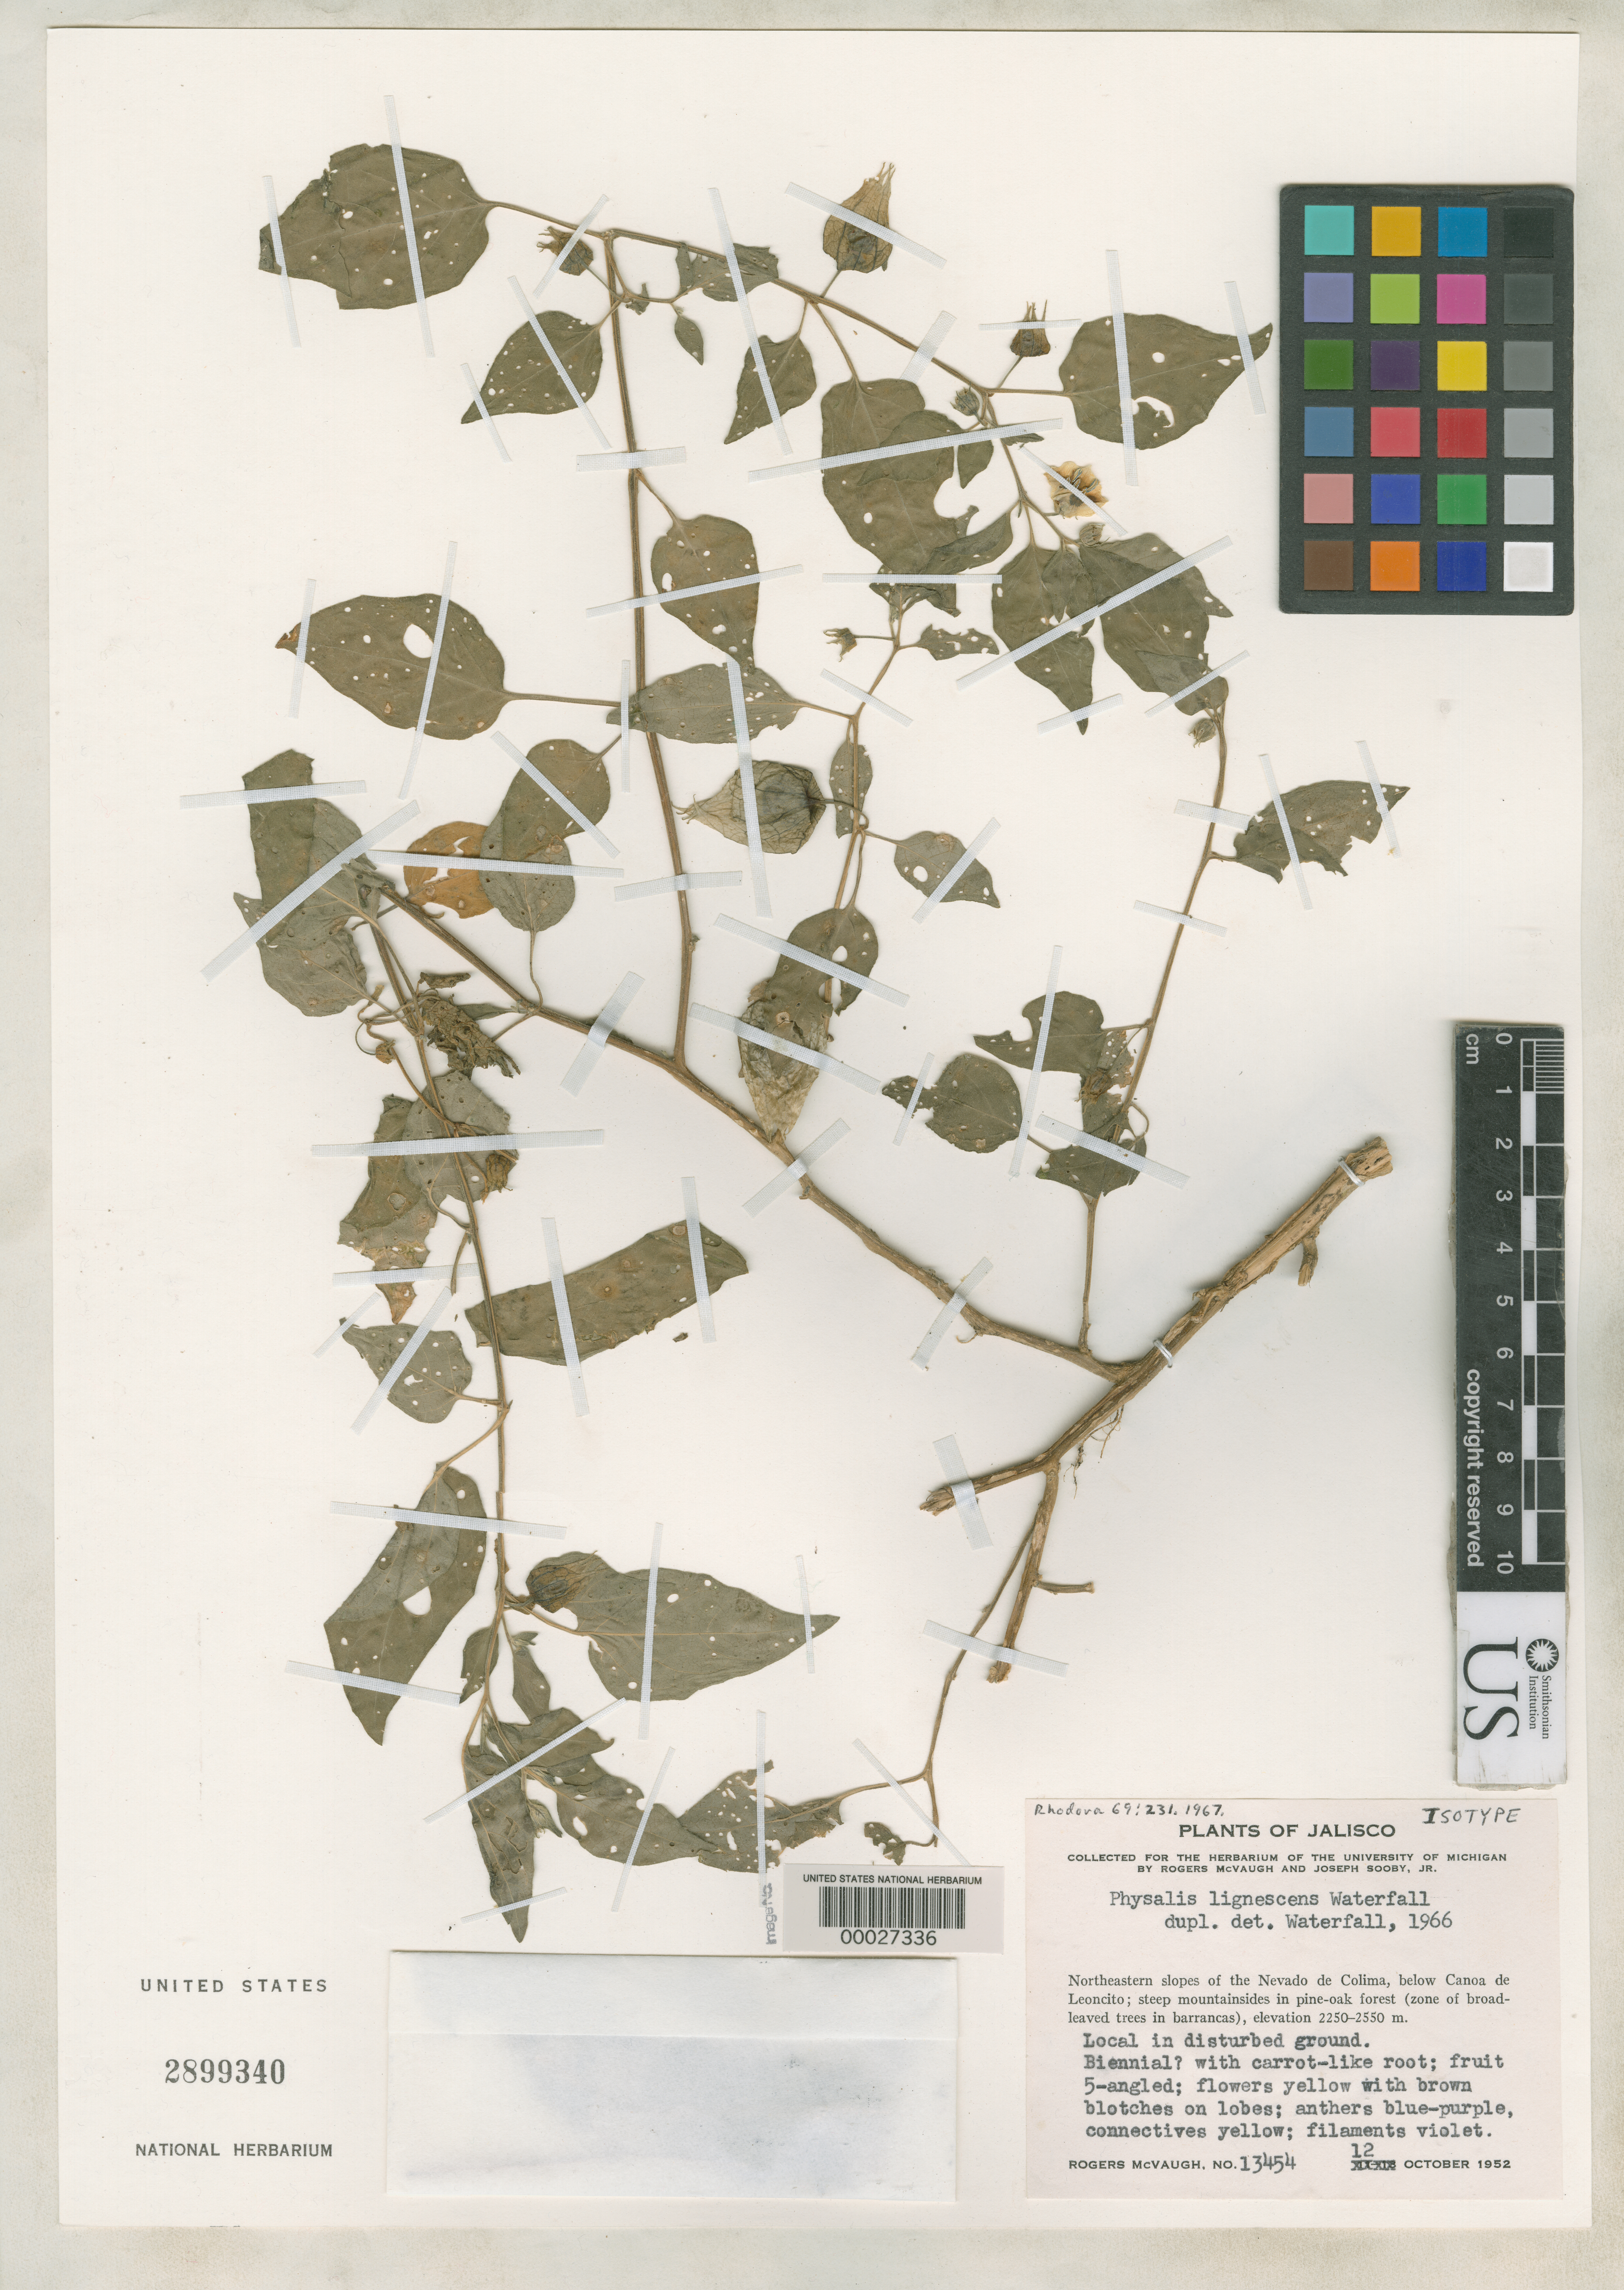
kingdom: Plantae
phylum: Tracheophyta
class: Magnoliopsida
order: Solanales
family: Solanaceae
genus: Physalis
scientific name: Physalis lignescens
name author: Waterf.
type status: Isotype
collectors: R. McVaugh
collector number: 13454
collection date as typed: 12 Oct 1952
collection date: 1952-10-12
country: Mexico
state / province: Jalisco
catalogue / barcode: US 2899340